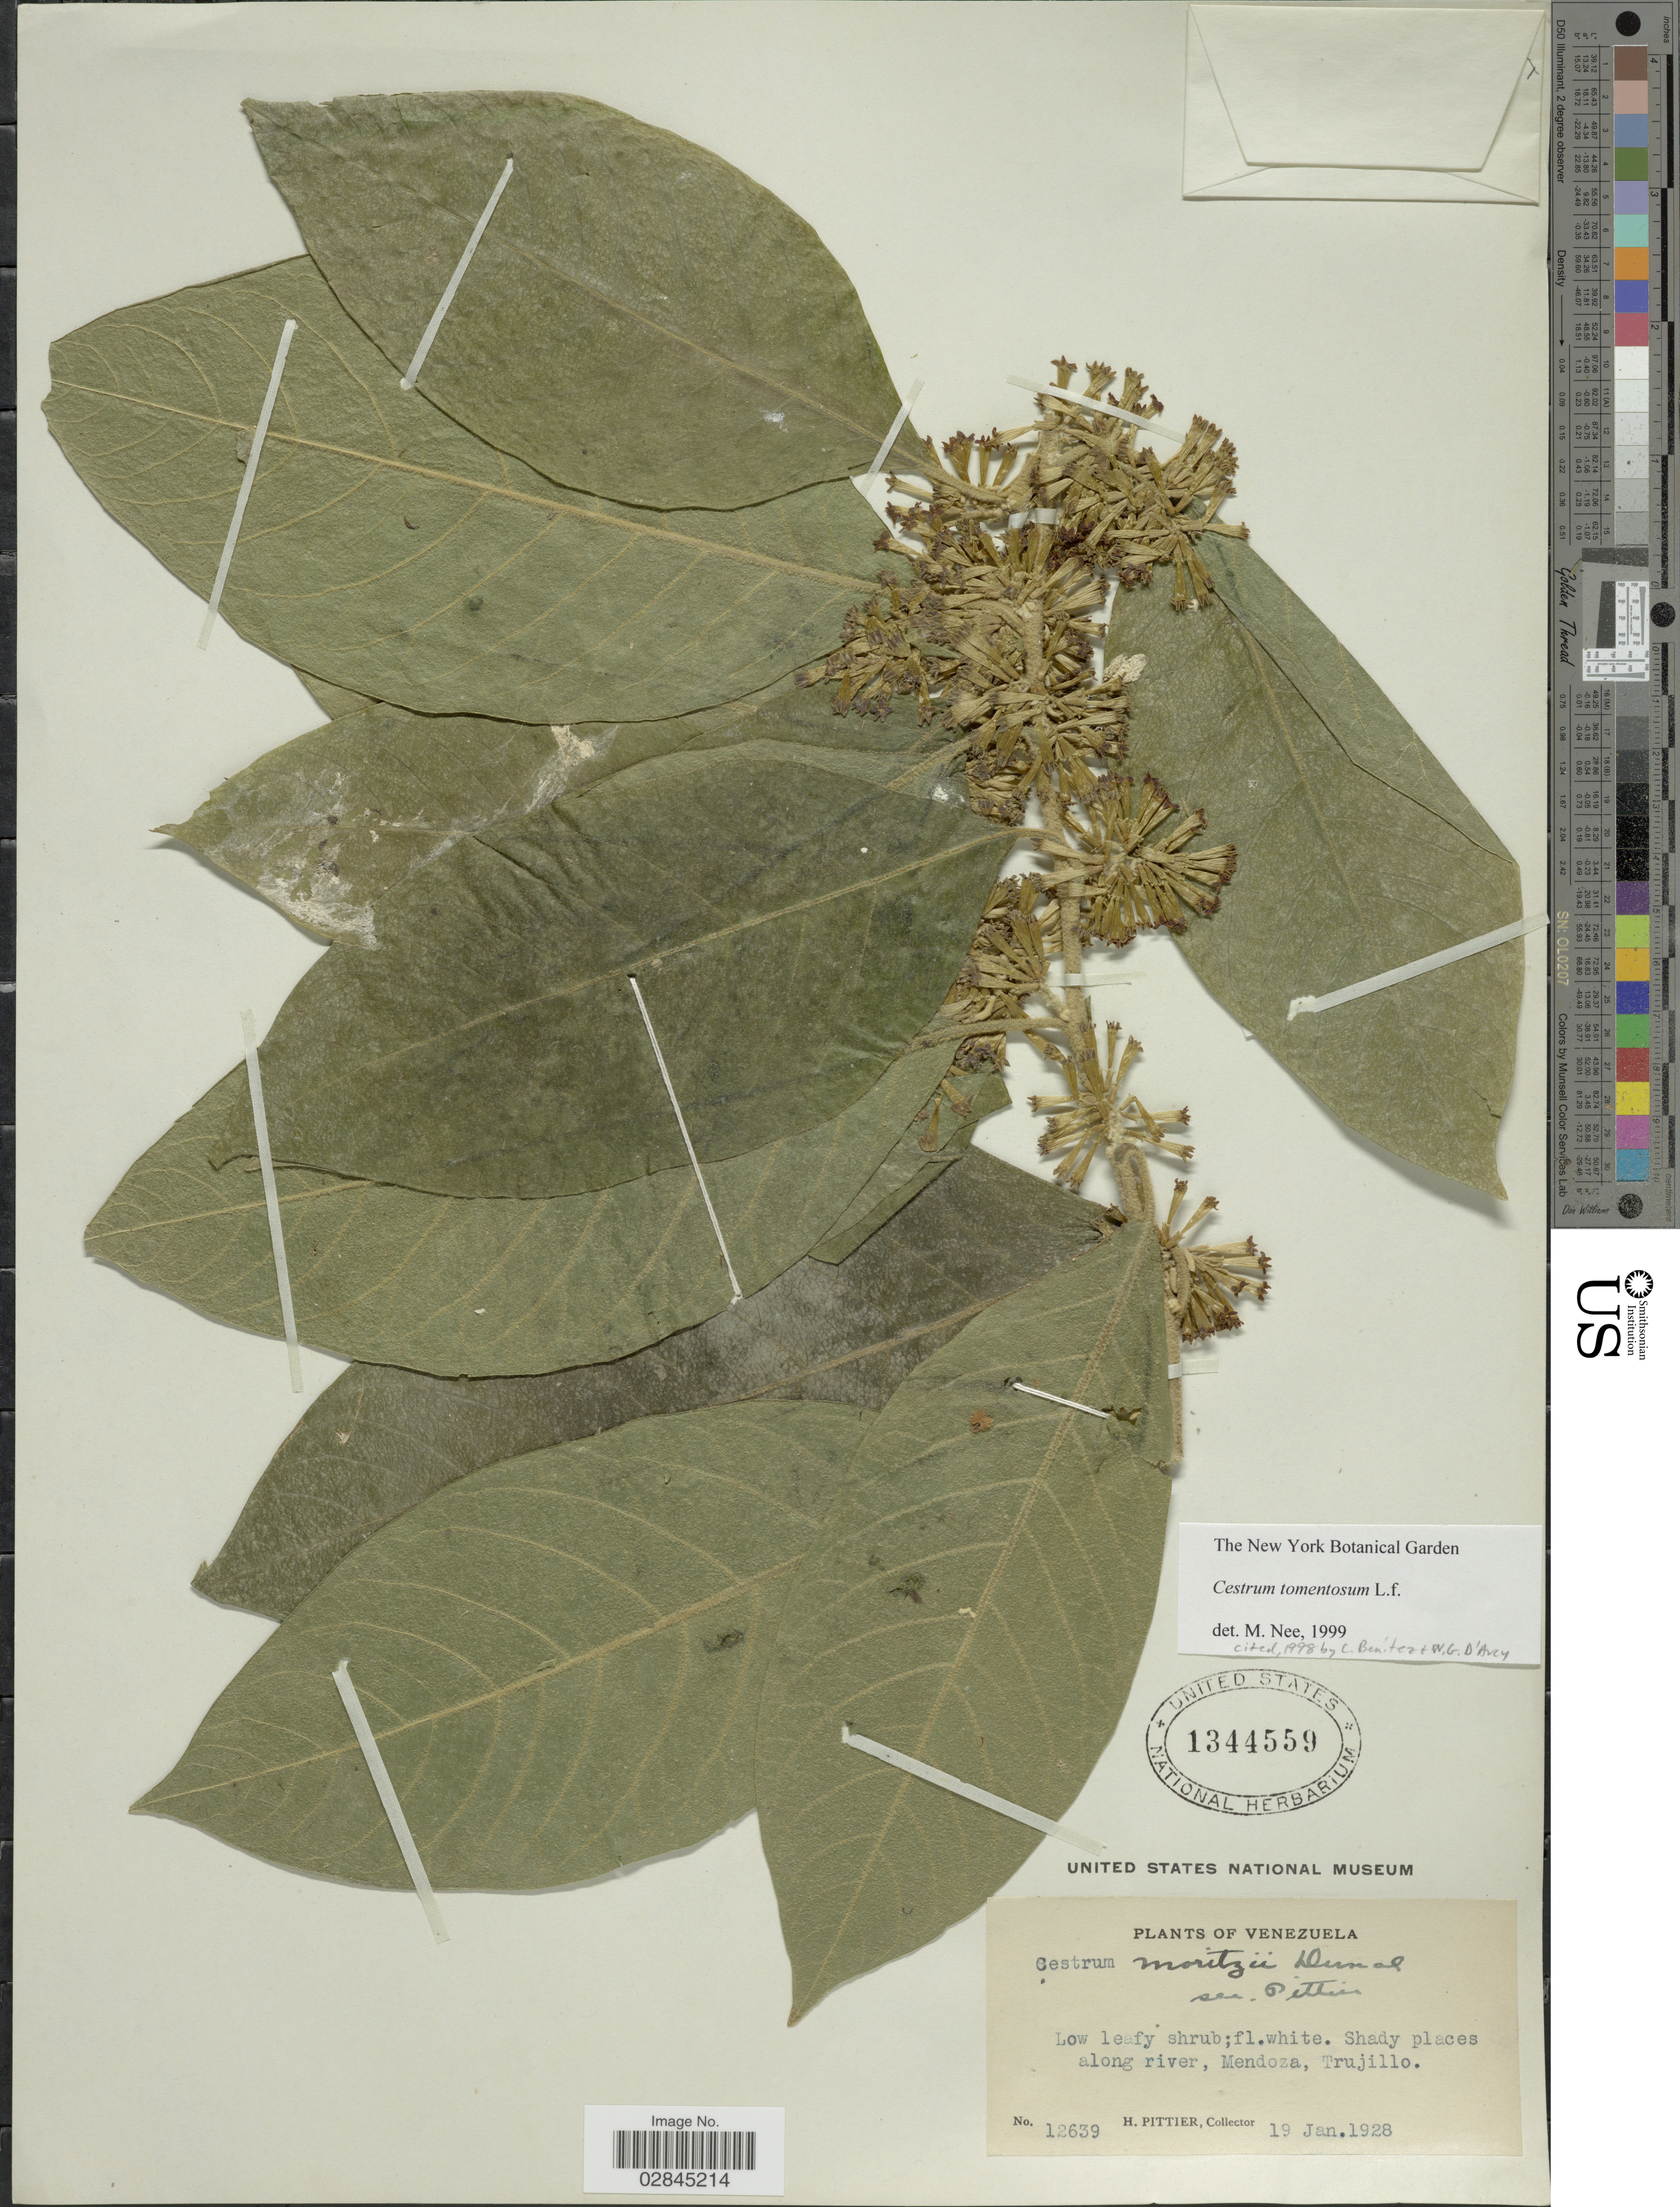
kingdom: Plantae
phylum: Tracheophyta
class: Magnoliopsida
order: Solanales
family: Solanaceae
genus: Cestrum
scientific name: Cestrum tomentosum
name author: L. f.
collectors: H. F. Pittier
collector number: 12639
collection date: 1928-01-19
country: Venezuela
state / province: Trujillo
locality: Along river, Mendoza.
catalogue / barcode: US 1344559